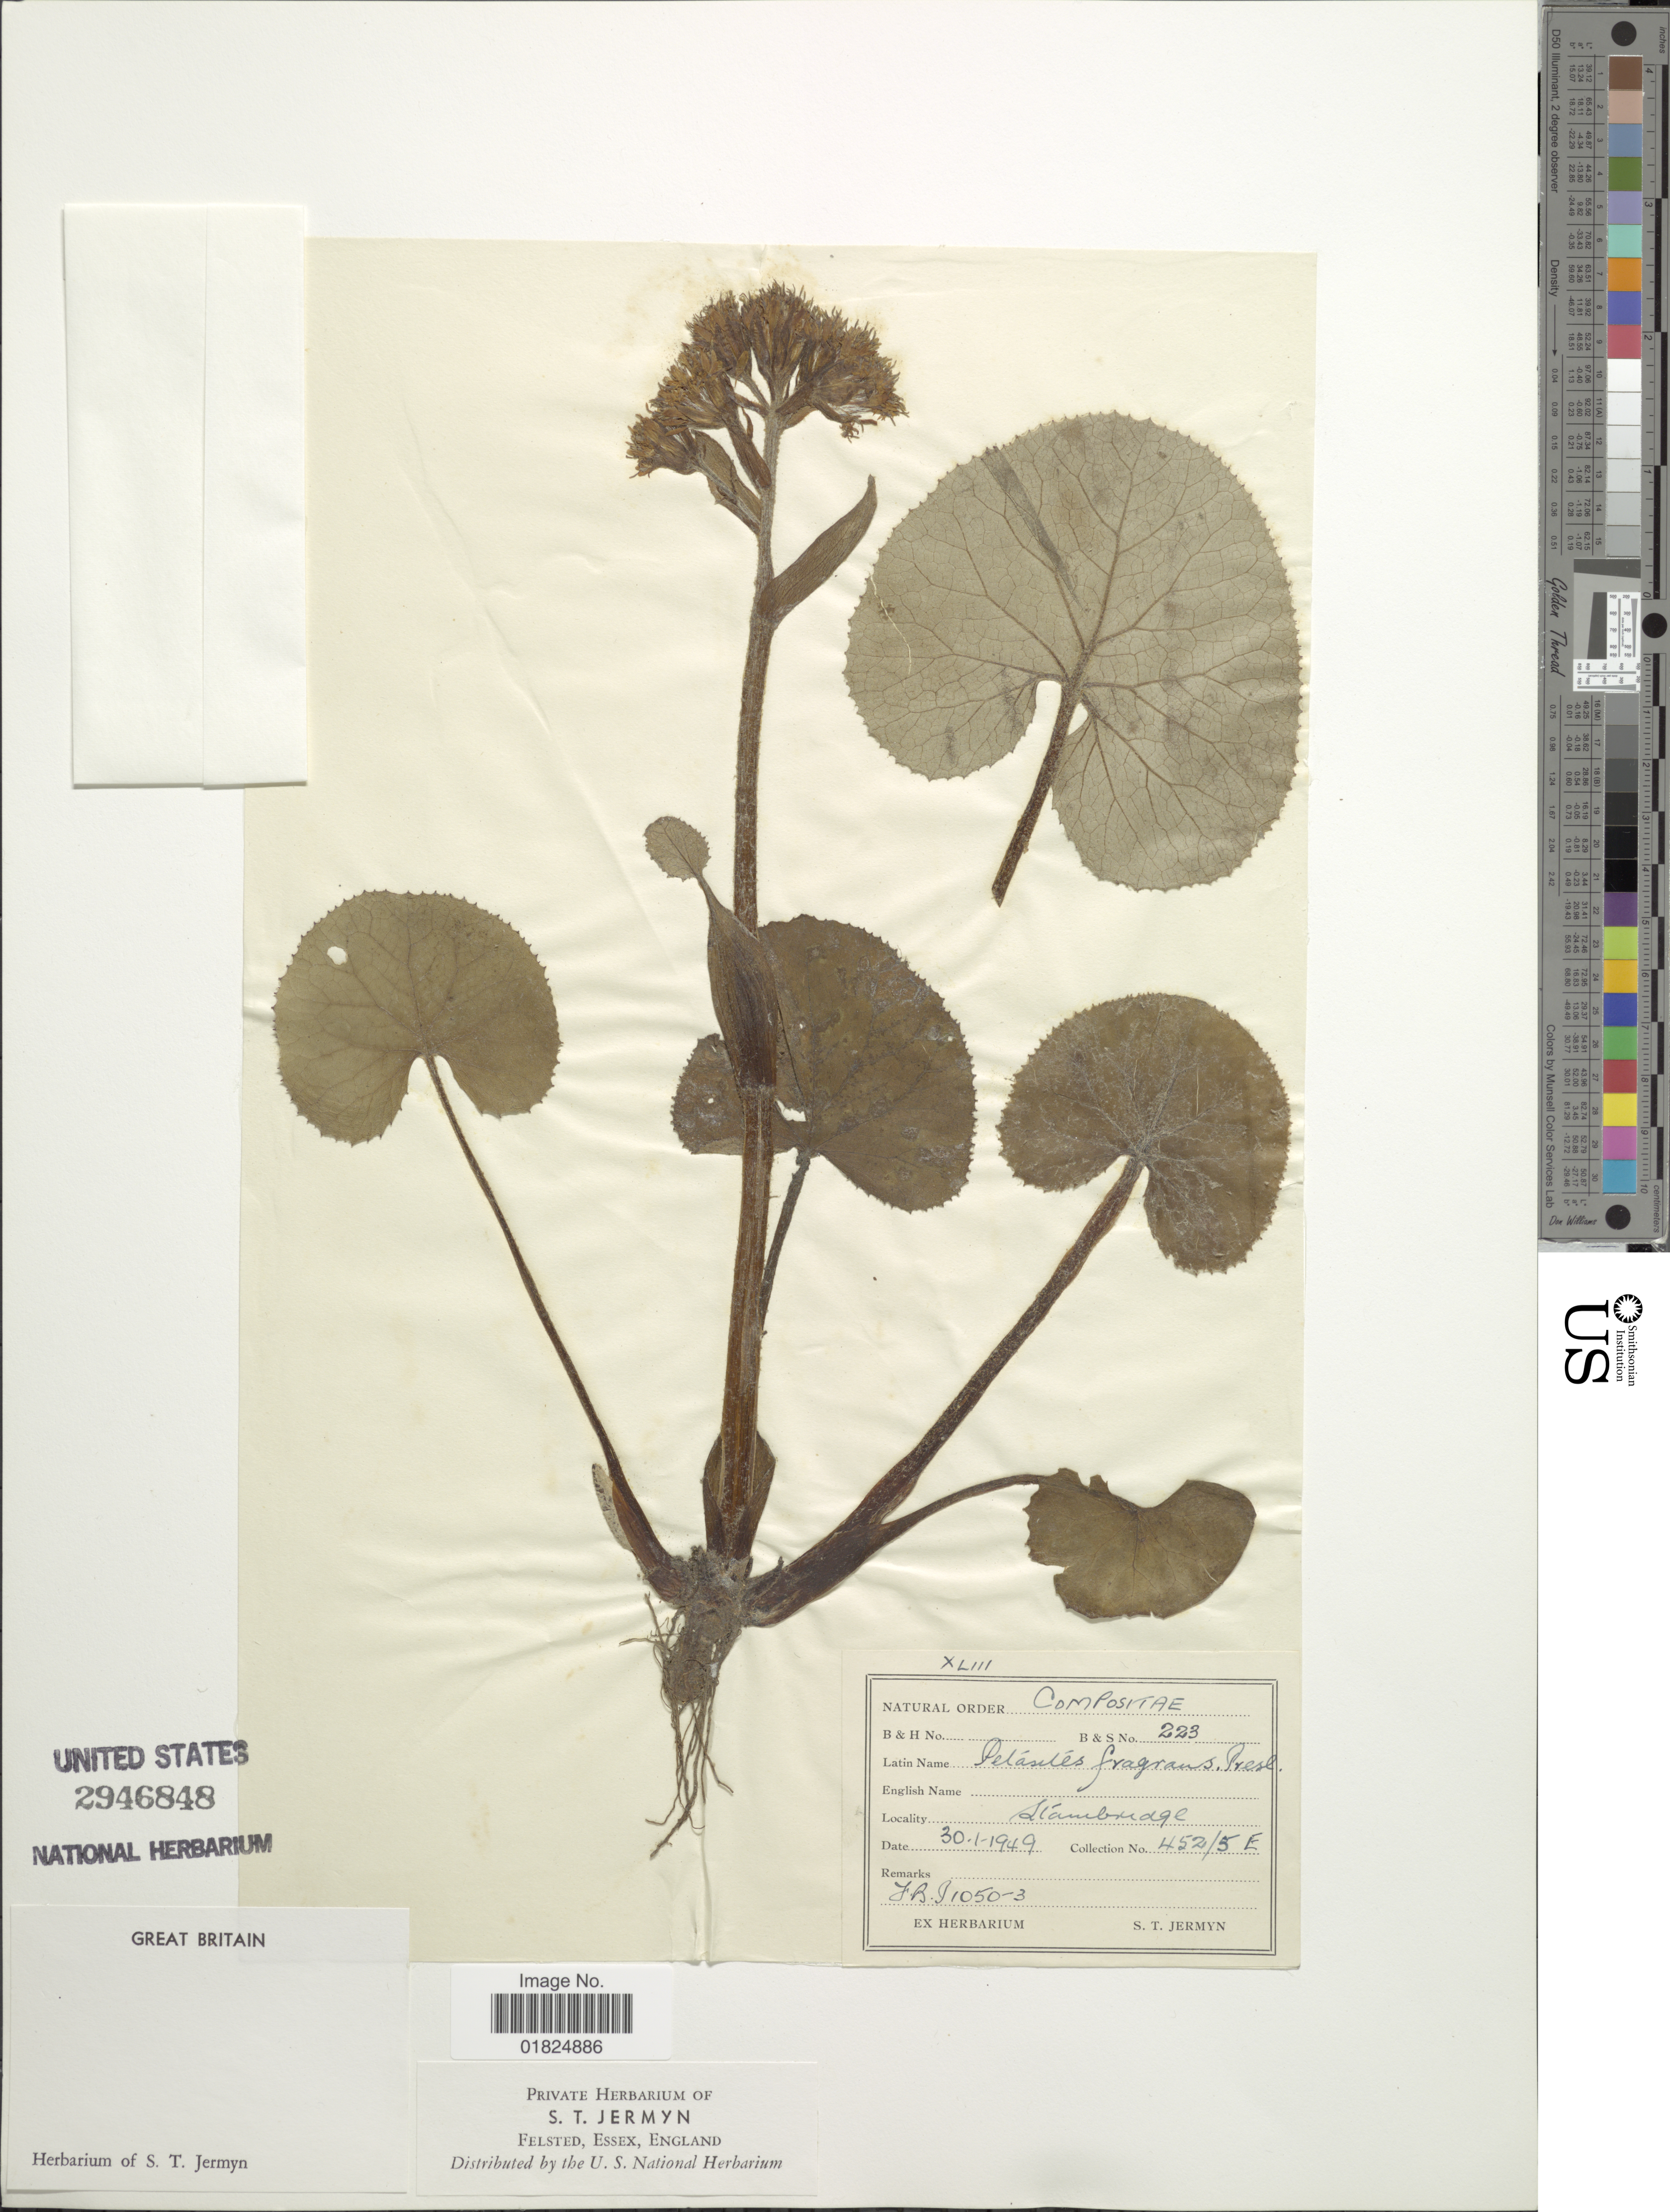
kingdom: Plantae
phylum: Tracheophyta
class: Magnoliopsida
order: Asterales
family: Asteraceae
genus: Petasites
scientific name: Petasites pyrenaicus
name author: (L.) López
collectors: S. Jermyn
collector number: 452/5E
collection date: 1949-01-30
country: United Kingdom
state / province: England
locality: Great Britain. Hambridge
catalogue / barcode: US 2946848